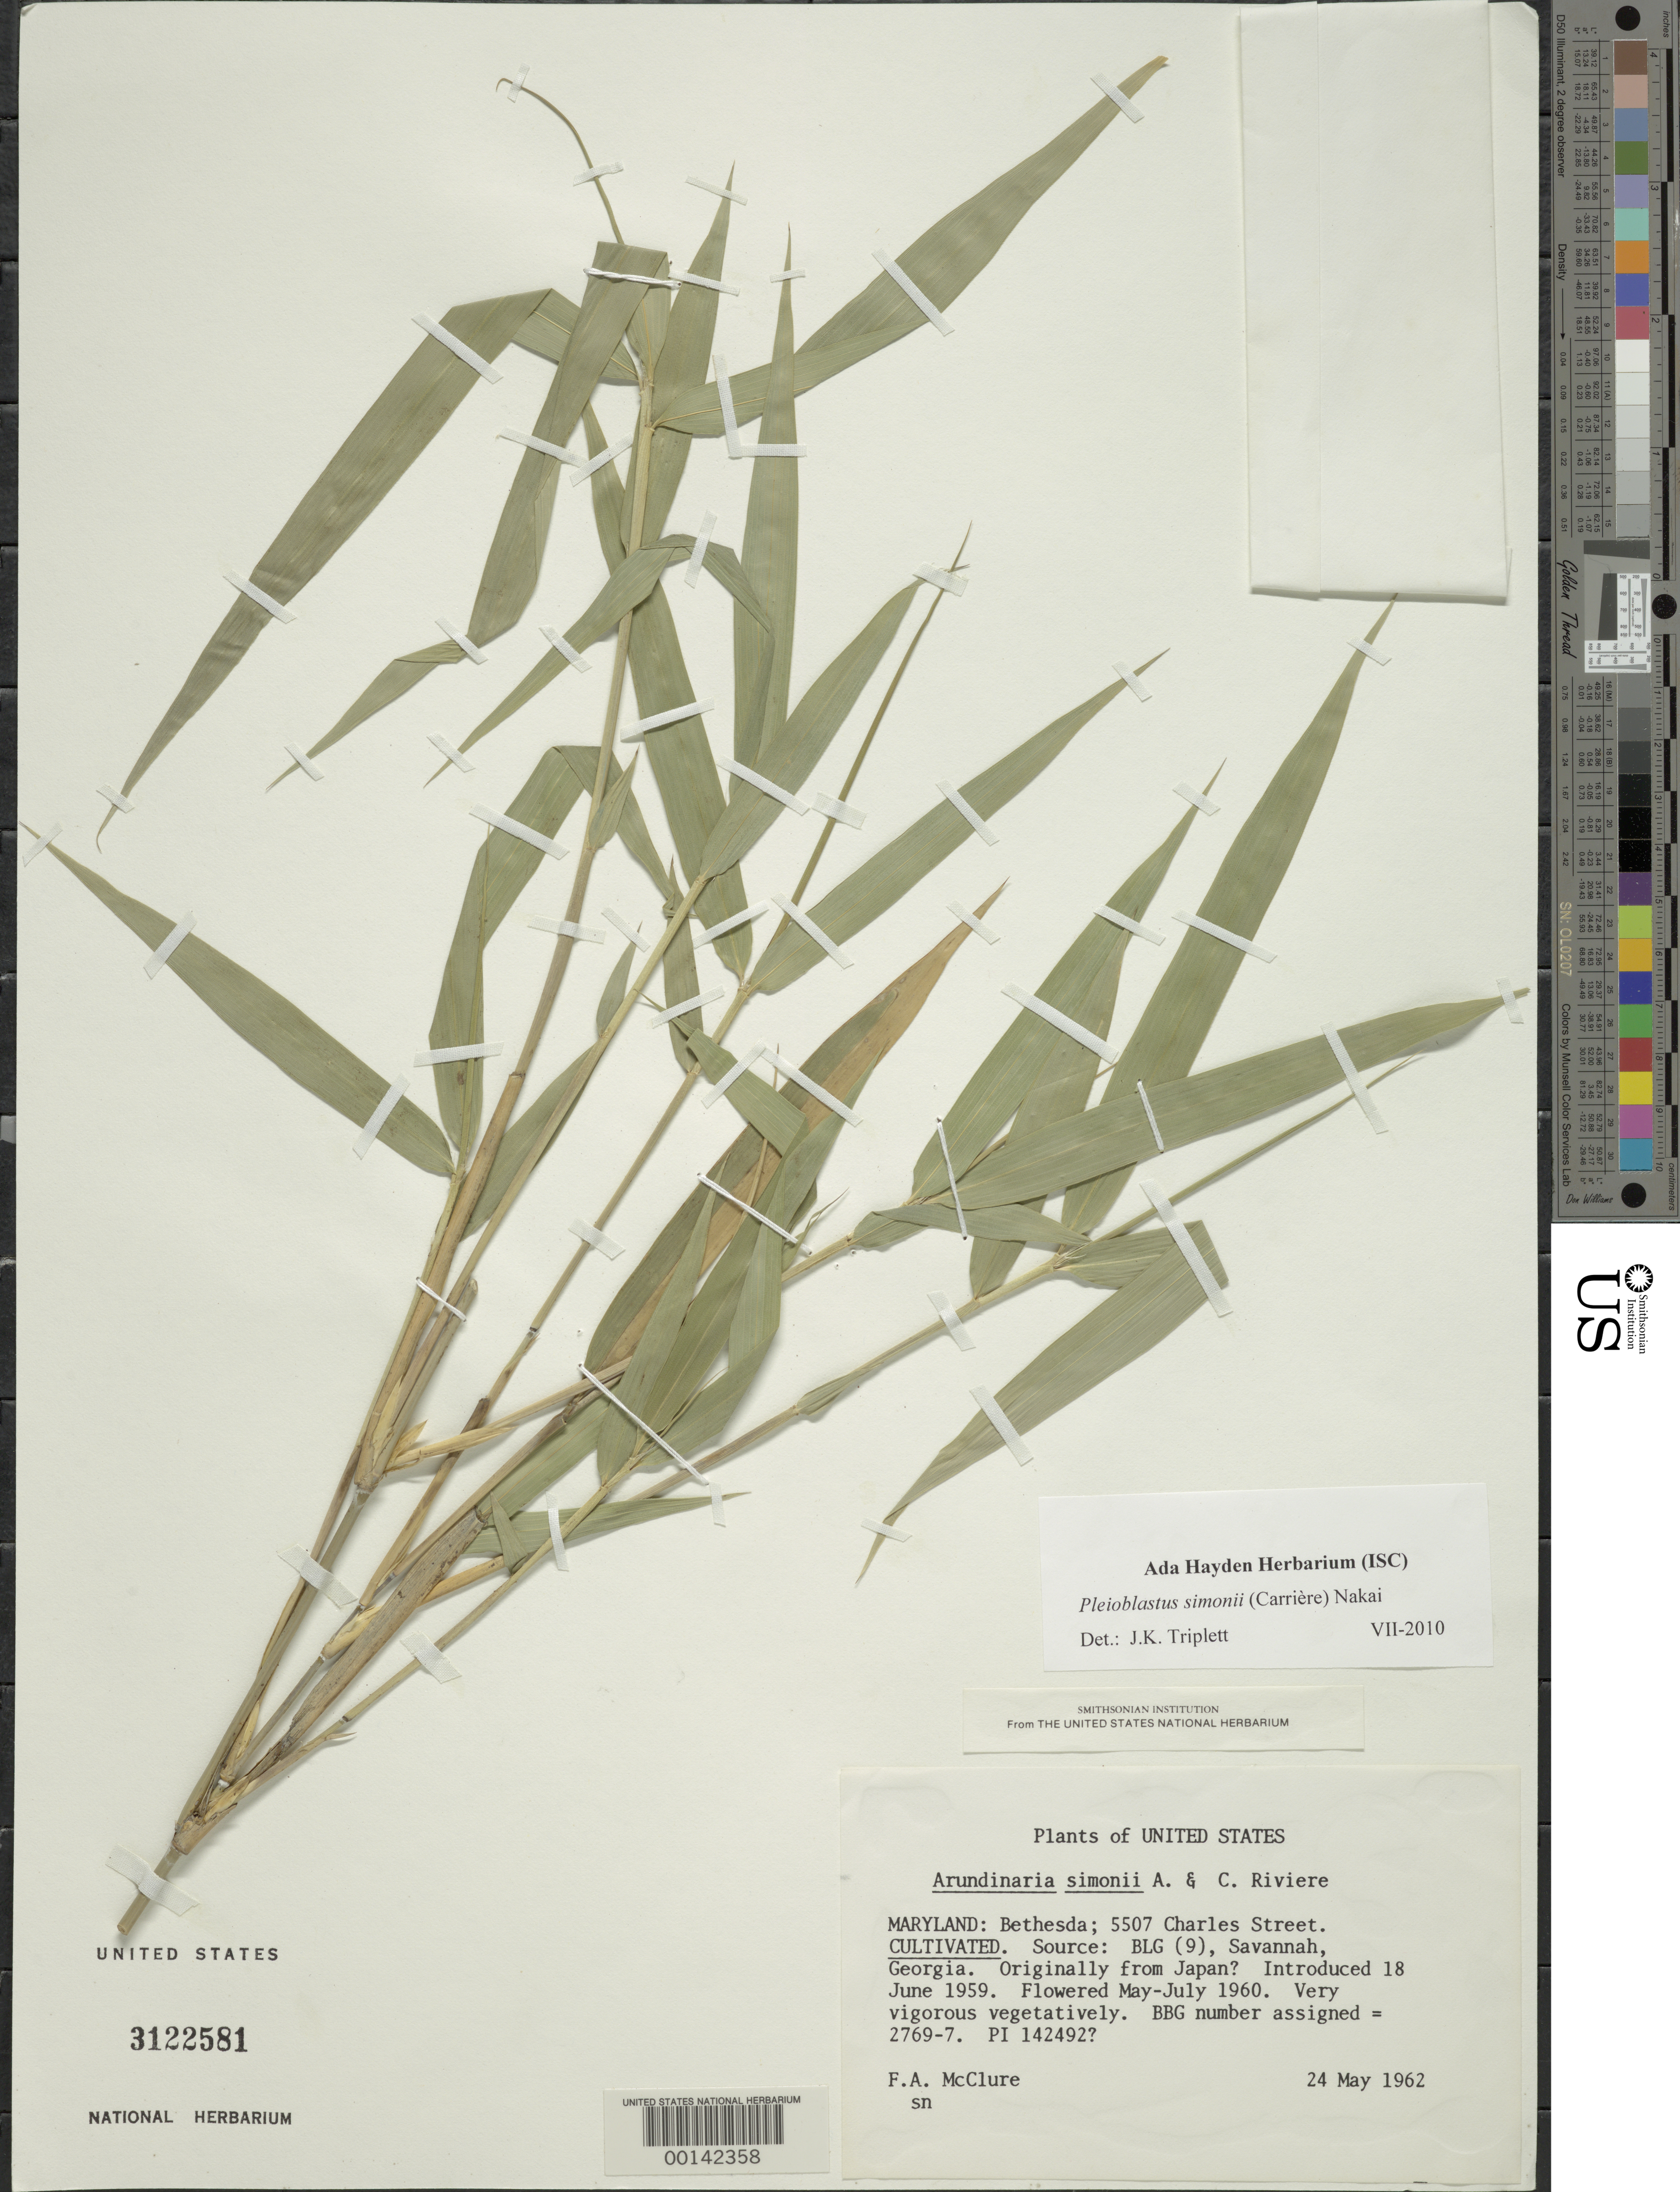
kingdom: Plantae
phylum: Tracheophyta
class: Liliopsida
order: Poales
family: Poaceae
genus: Pleioblastus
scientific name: Pleioblastus simonii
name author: (Carrière) Nakai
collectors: F. A. McClure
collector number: BBG 2769-7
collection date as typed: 24 May 1962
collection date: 1962-05-24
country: United States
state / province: Maryland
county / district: Montgomery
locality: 5507 Charles Street, Bethesda (McClure's Garden)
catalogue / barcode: US 3122581